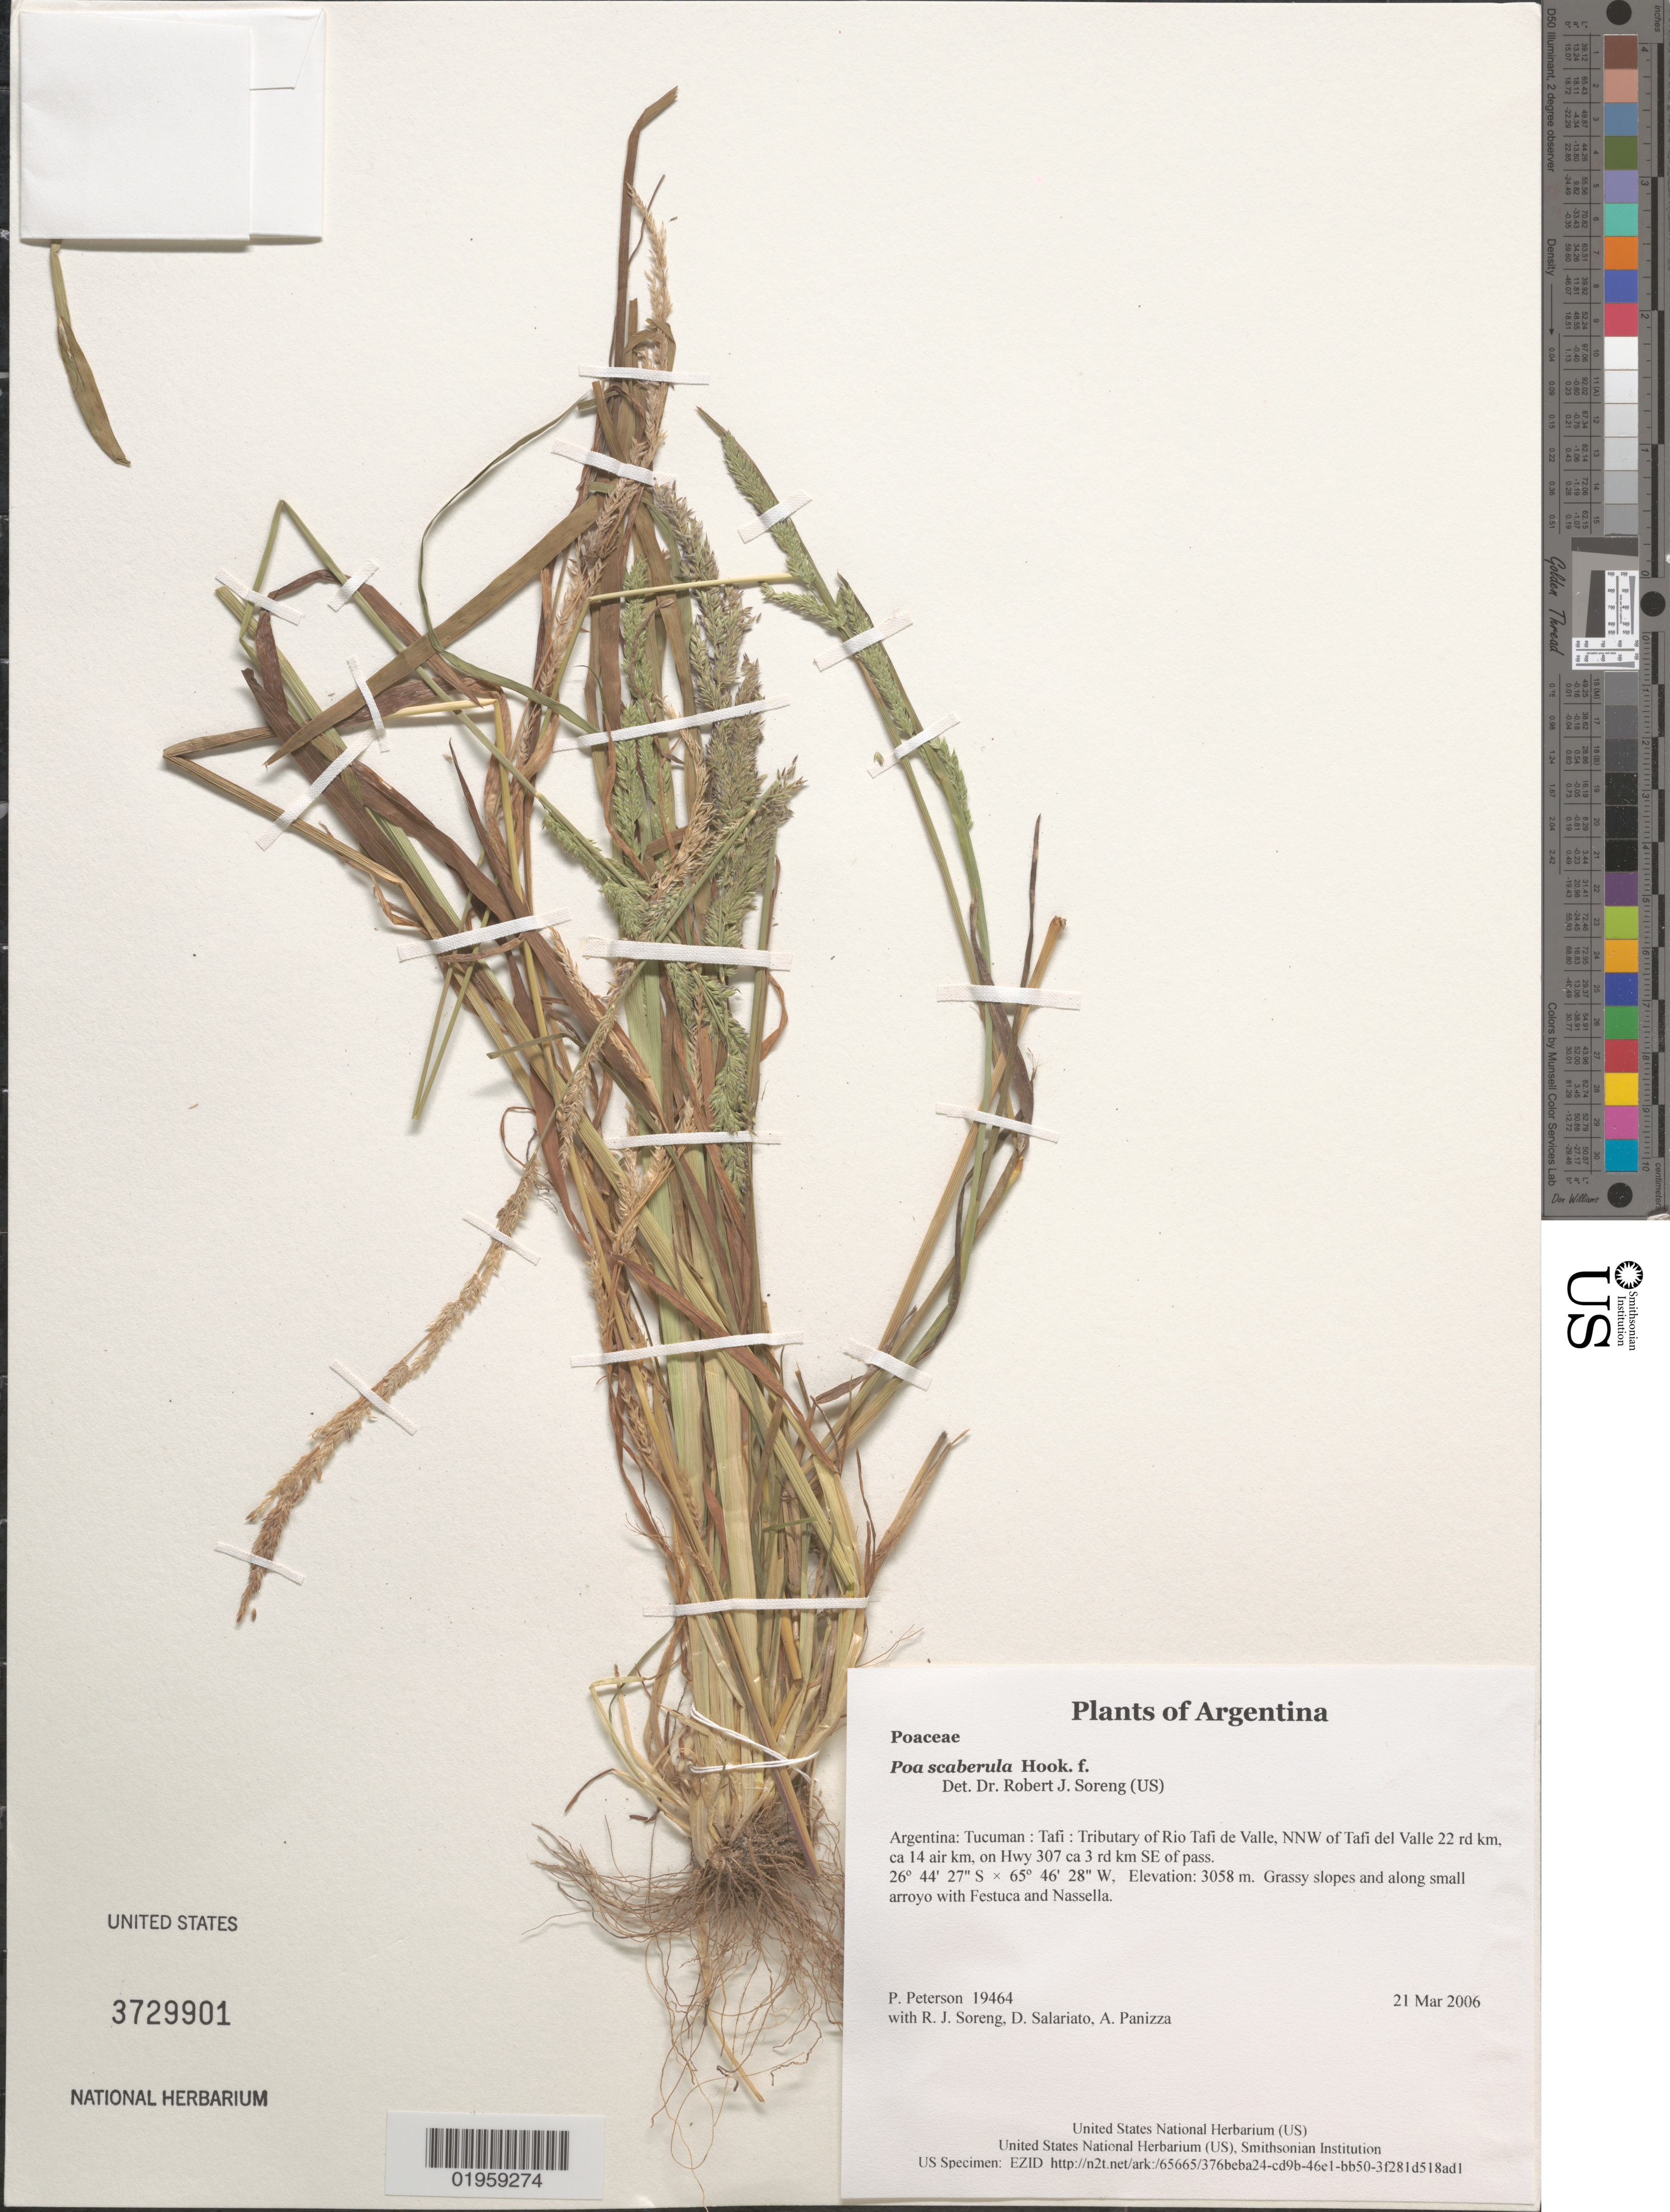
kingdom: Plantae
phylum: Tracheophyta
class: Liliopsida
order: Poales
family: Poaceae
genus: Poa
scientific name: Poa scaberula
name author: Hook. f.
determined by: Soreng, Robert J., Research Associate (BOT), Smithsonian Institution - National Museum of Natural History (UNITED STATES)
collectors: P. M. Peterson, R. J. Soreng, D. Salariato & A. Panizza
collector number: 19464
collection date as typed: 21 Mar 2006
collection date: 2006-03-21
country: Argentina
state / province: Tucuman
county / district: Tafi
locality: Tributary of Rio Tafi de Valle, NNW of Tafi del Valle 22 rd km, ca 14 air km, on Hwy 307 ca 3 rd km SE of pass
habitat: Grassy slopes and along small arroyo with Festuca and Nassella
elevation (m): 3058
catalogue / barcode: US 3729901